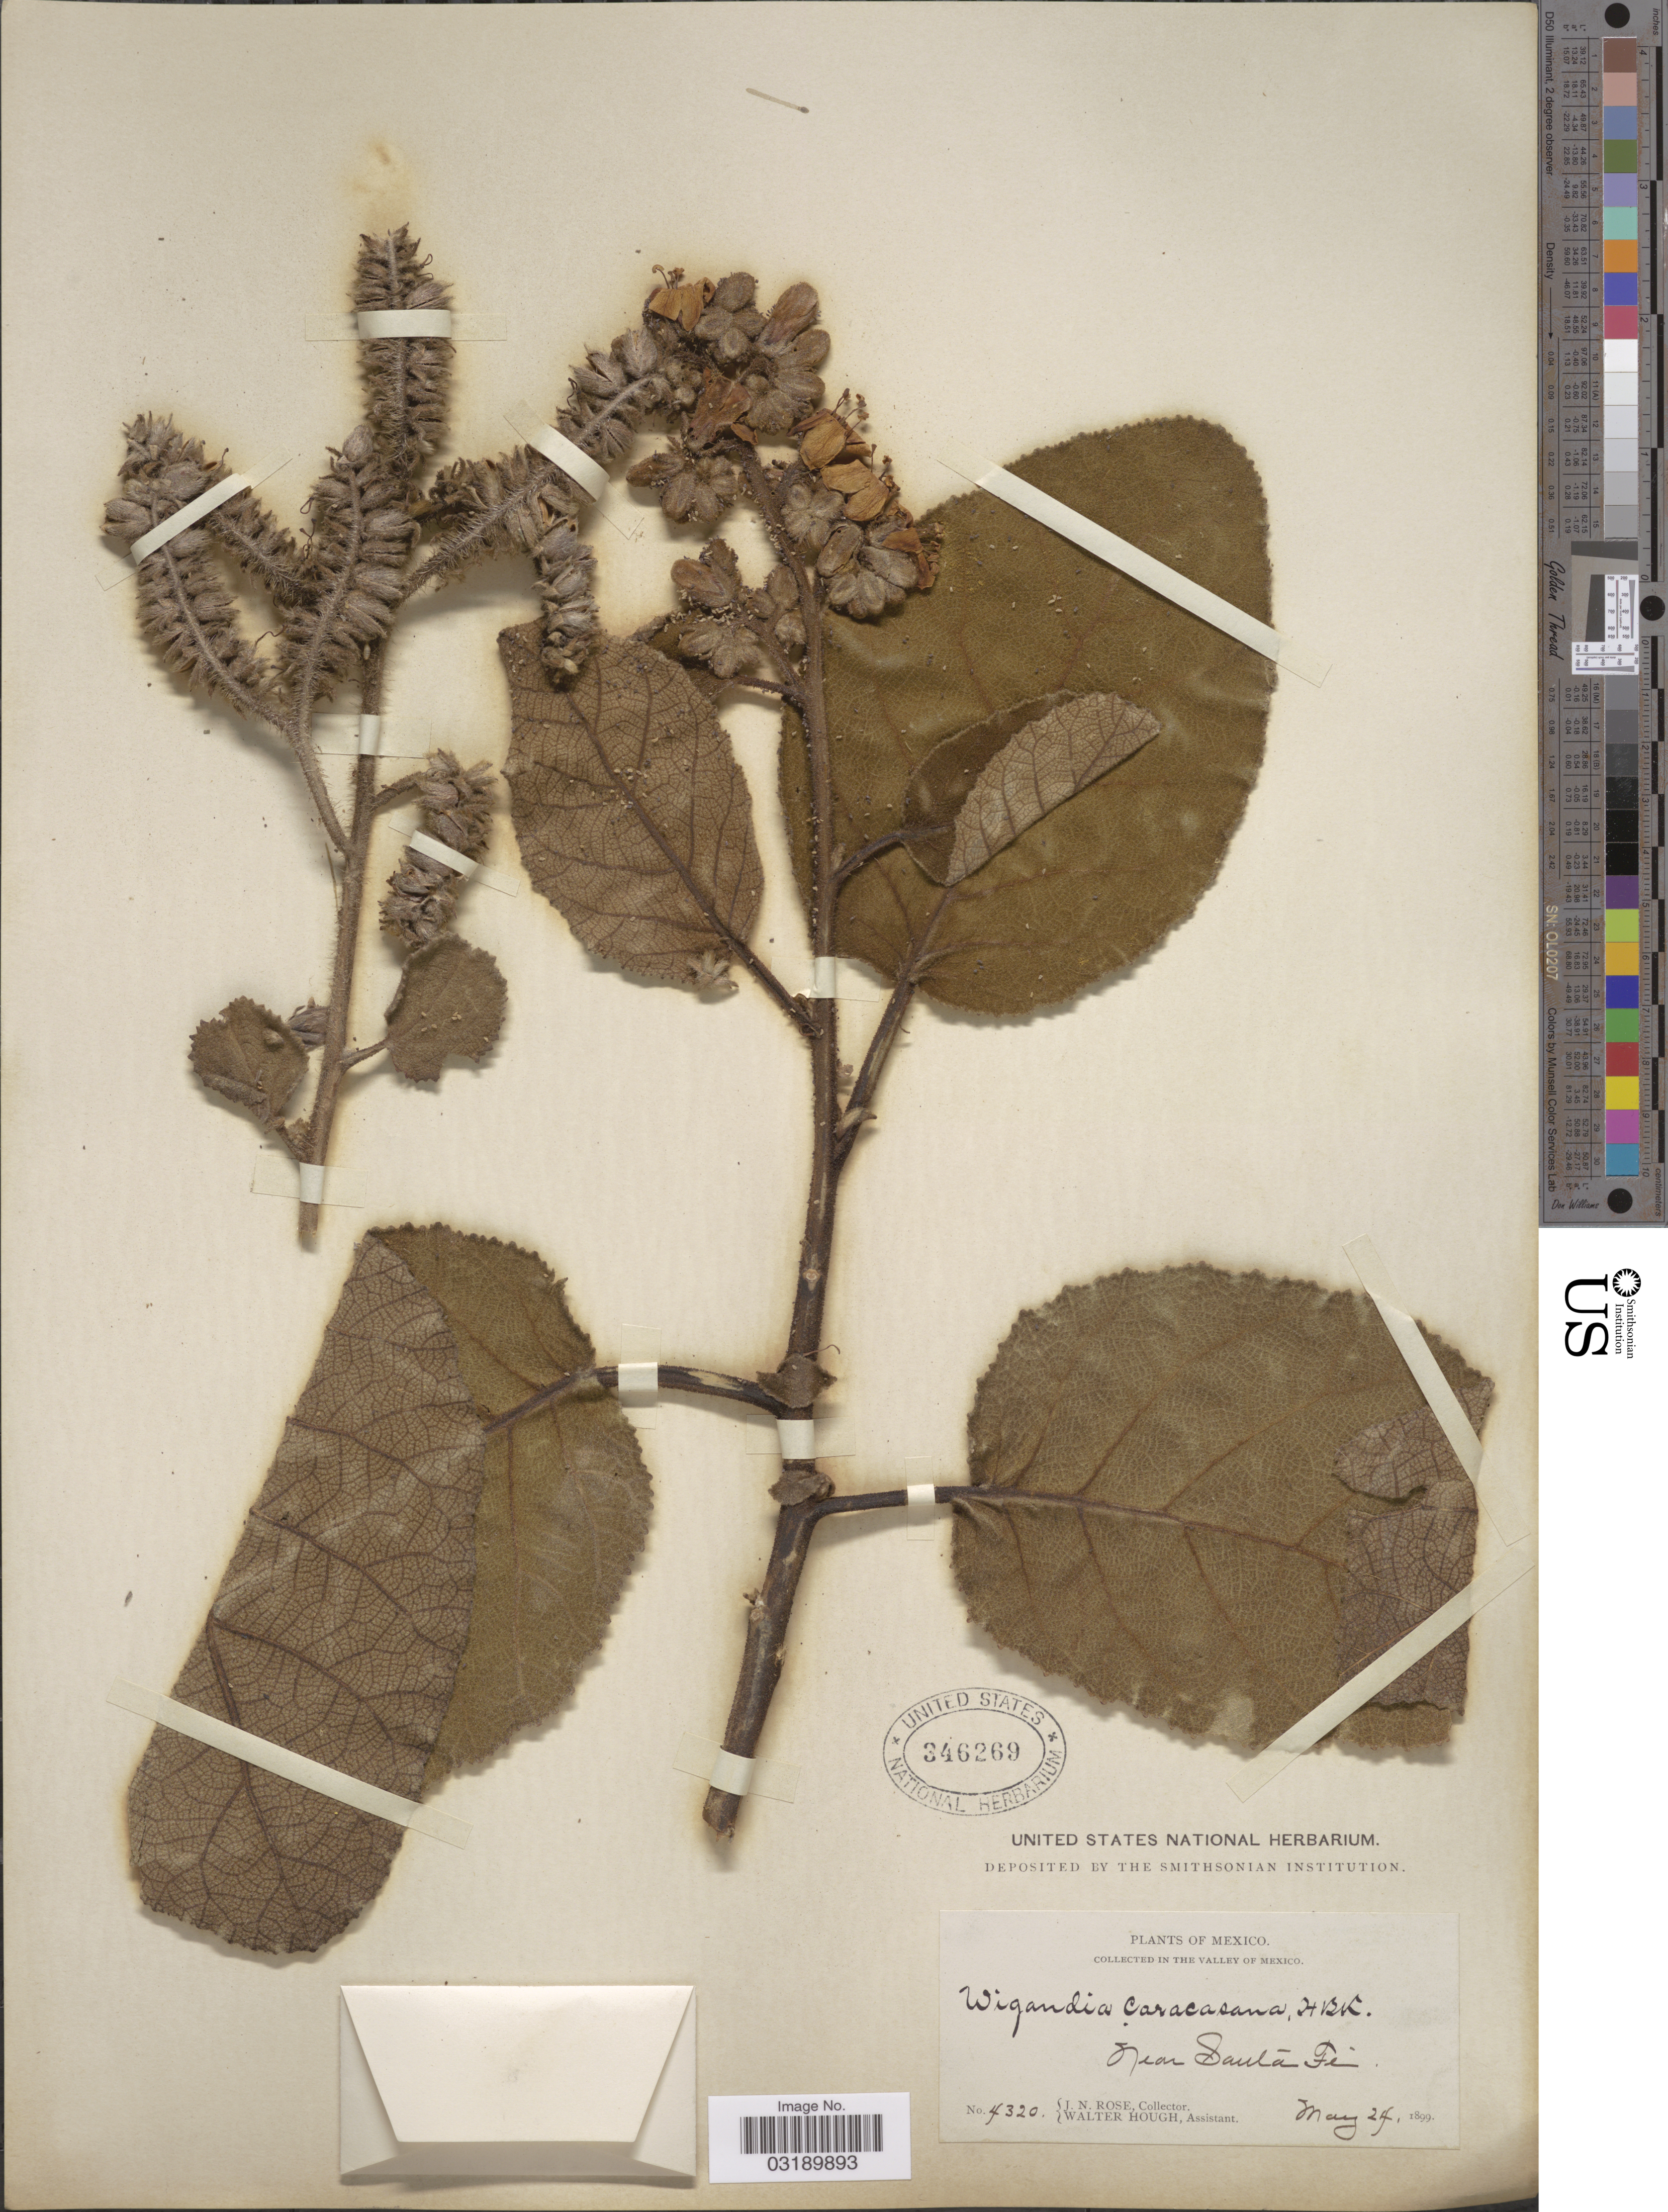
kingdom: Plantae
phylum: Tracheophyta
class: Magnoliopsida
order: Boraginales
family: Namaceae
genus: Wigandia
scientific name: Wigandia caracasana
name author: Kunth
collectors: J. N. Rose & W. Hough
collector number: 4320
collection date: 1899-05-24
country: Mexico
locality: In the valley of Mexico. Near Santa Fé.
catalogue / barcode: US 346269